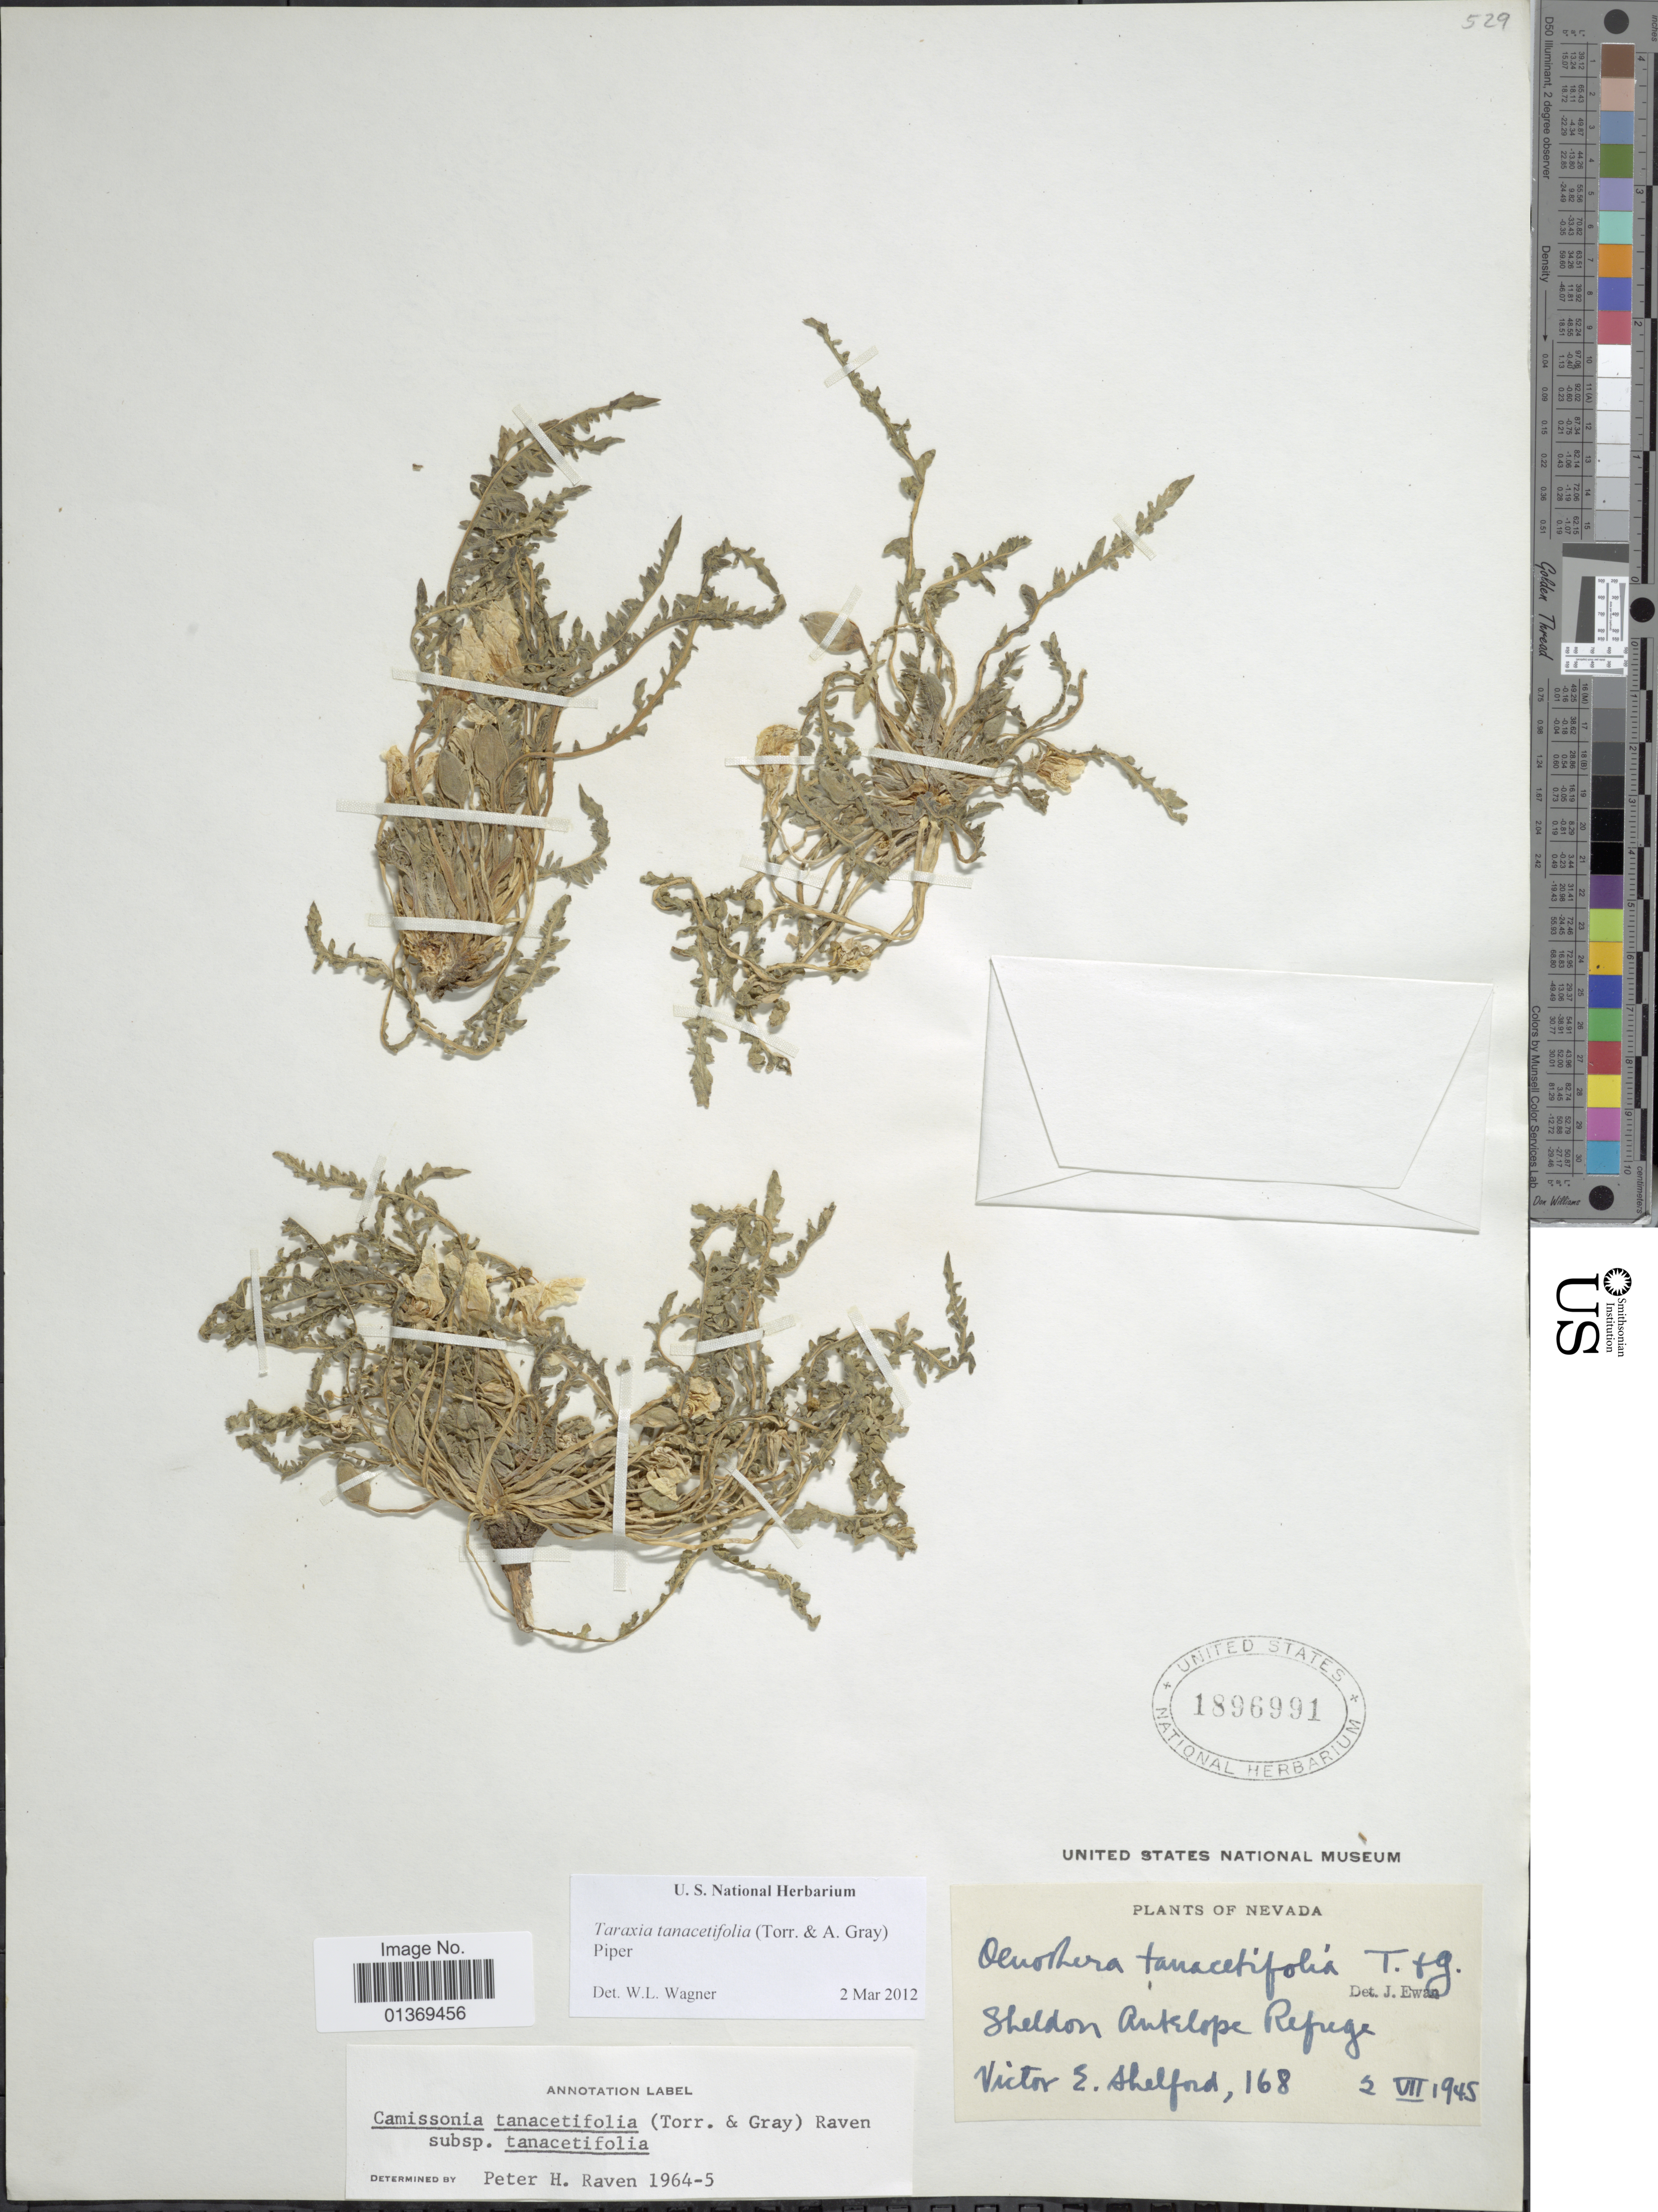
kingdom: Plantae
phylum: Tracheophyta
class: Magnoliopsida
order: Myrtales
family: Onagraceae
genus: Taraxia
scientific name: Taraxia tanacetifolia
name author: (Torr. & A. Gray) Piper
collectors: V. Shelford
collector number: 168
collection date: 1945-07-02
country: United States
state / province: Nevada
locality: Sheldon Antelope Refuge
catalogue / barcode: US 1896991